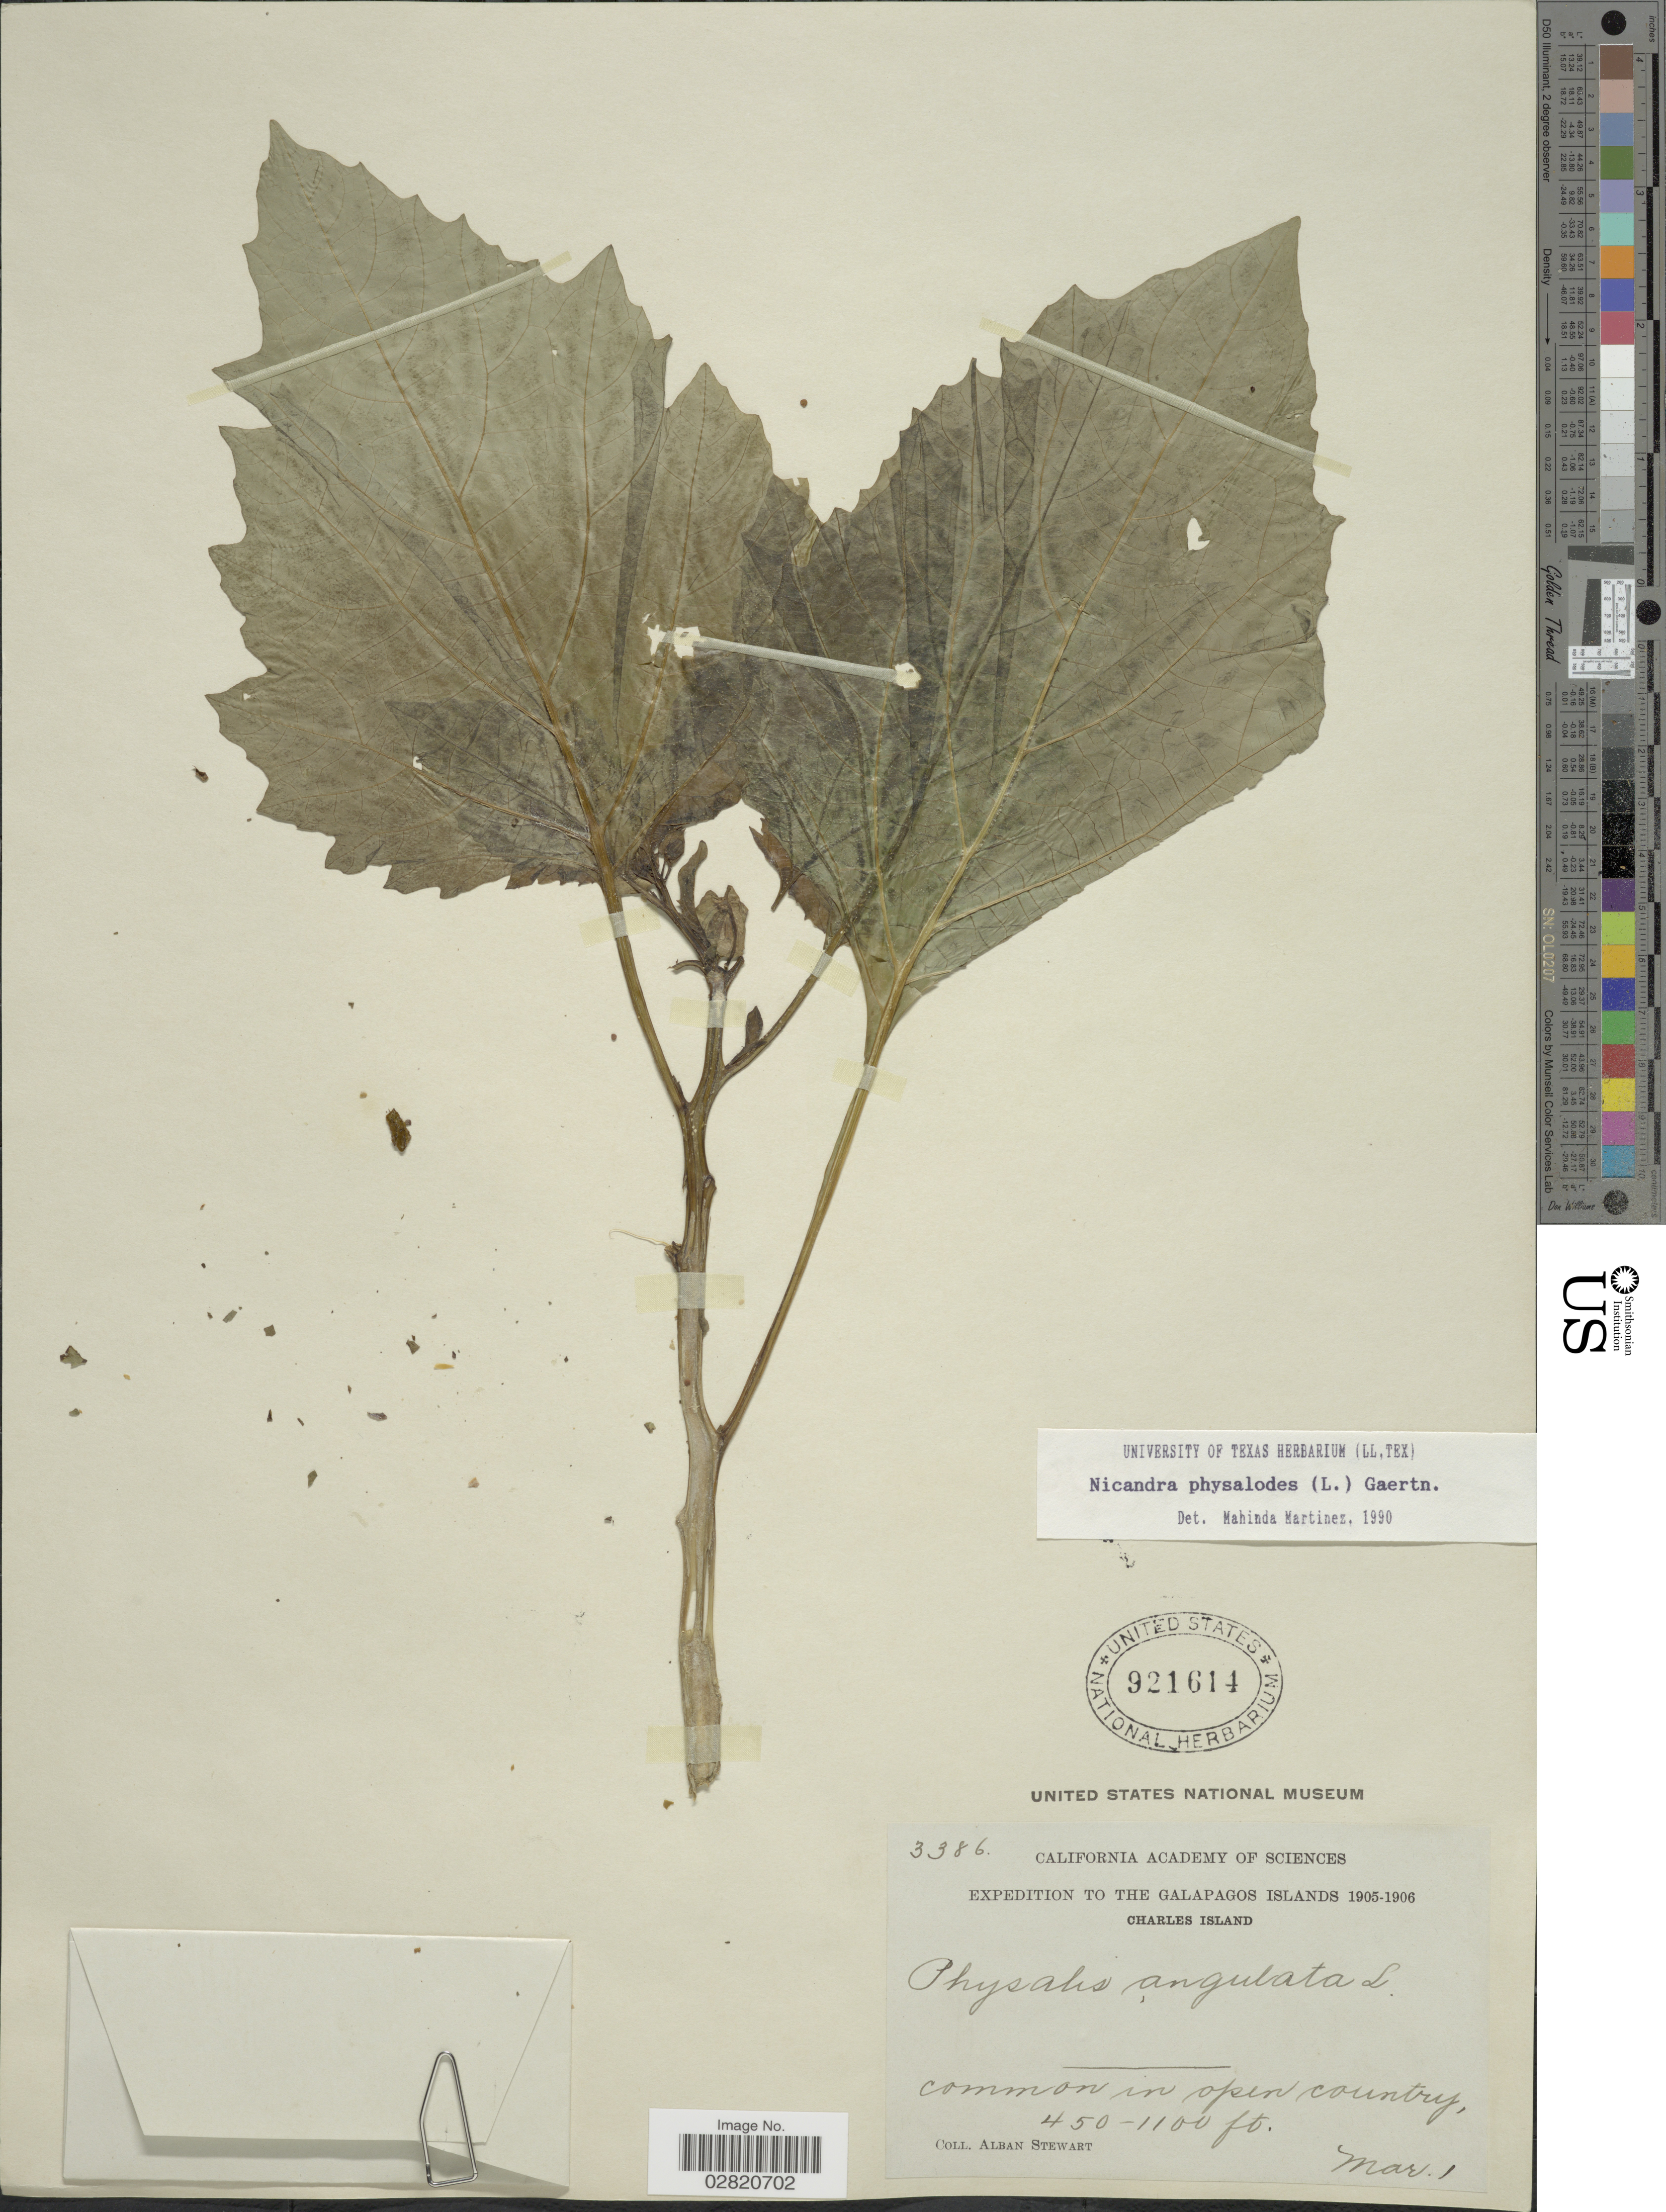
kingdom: Plantae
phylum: Tracheophyta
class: Magnoliopsida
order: Solanales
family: Solanaceae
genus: Nicandra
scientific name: Nicandra physalodes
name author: (L.) Gaertn.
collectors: A. Stewart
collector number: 3386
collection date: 1905-03-01/1906-03-01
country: Ecuador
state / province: Colón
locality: The Galapagos Islands. Charles Island.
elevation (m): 137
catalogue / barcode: US 921614